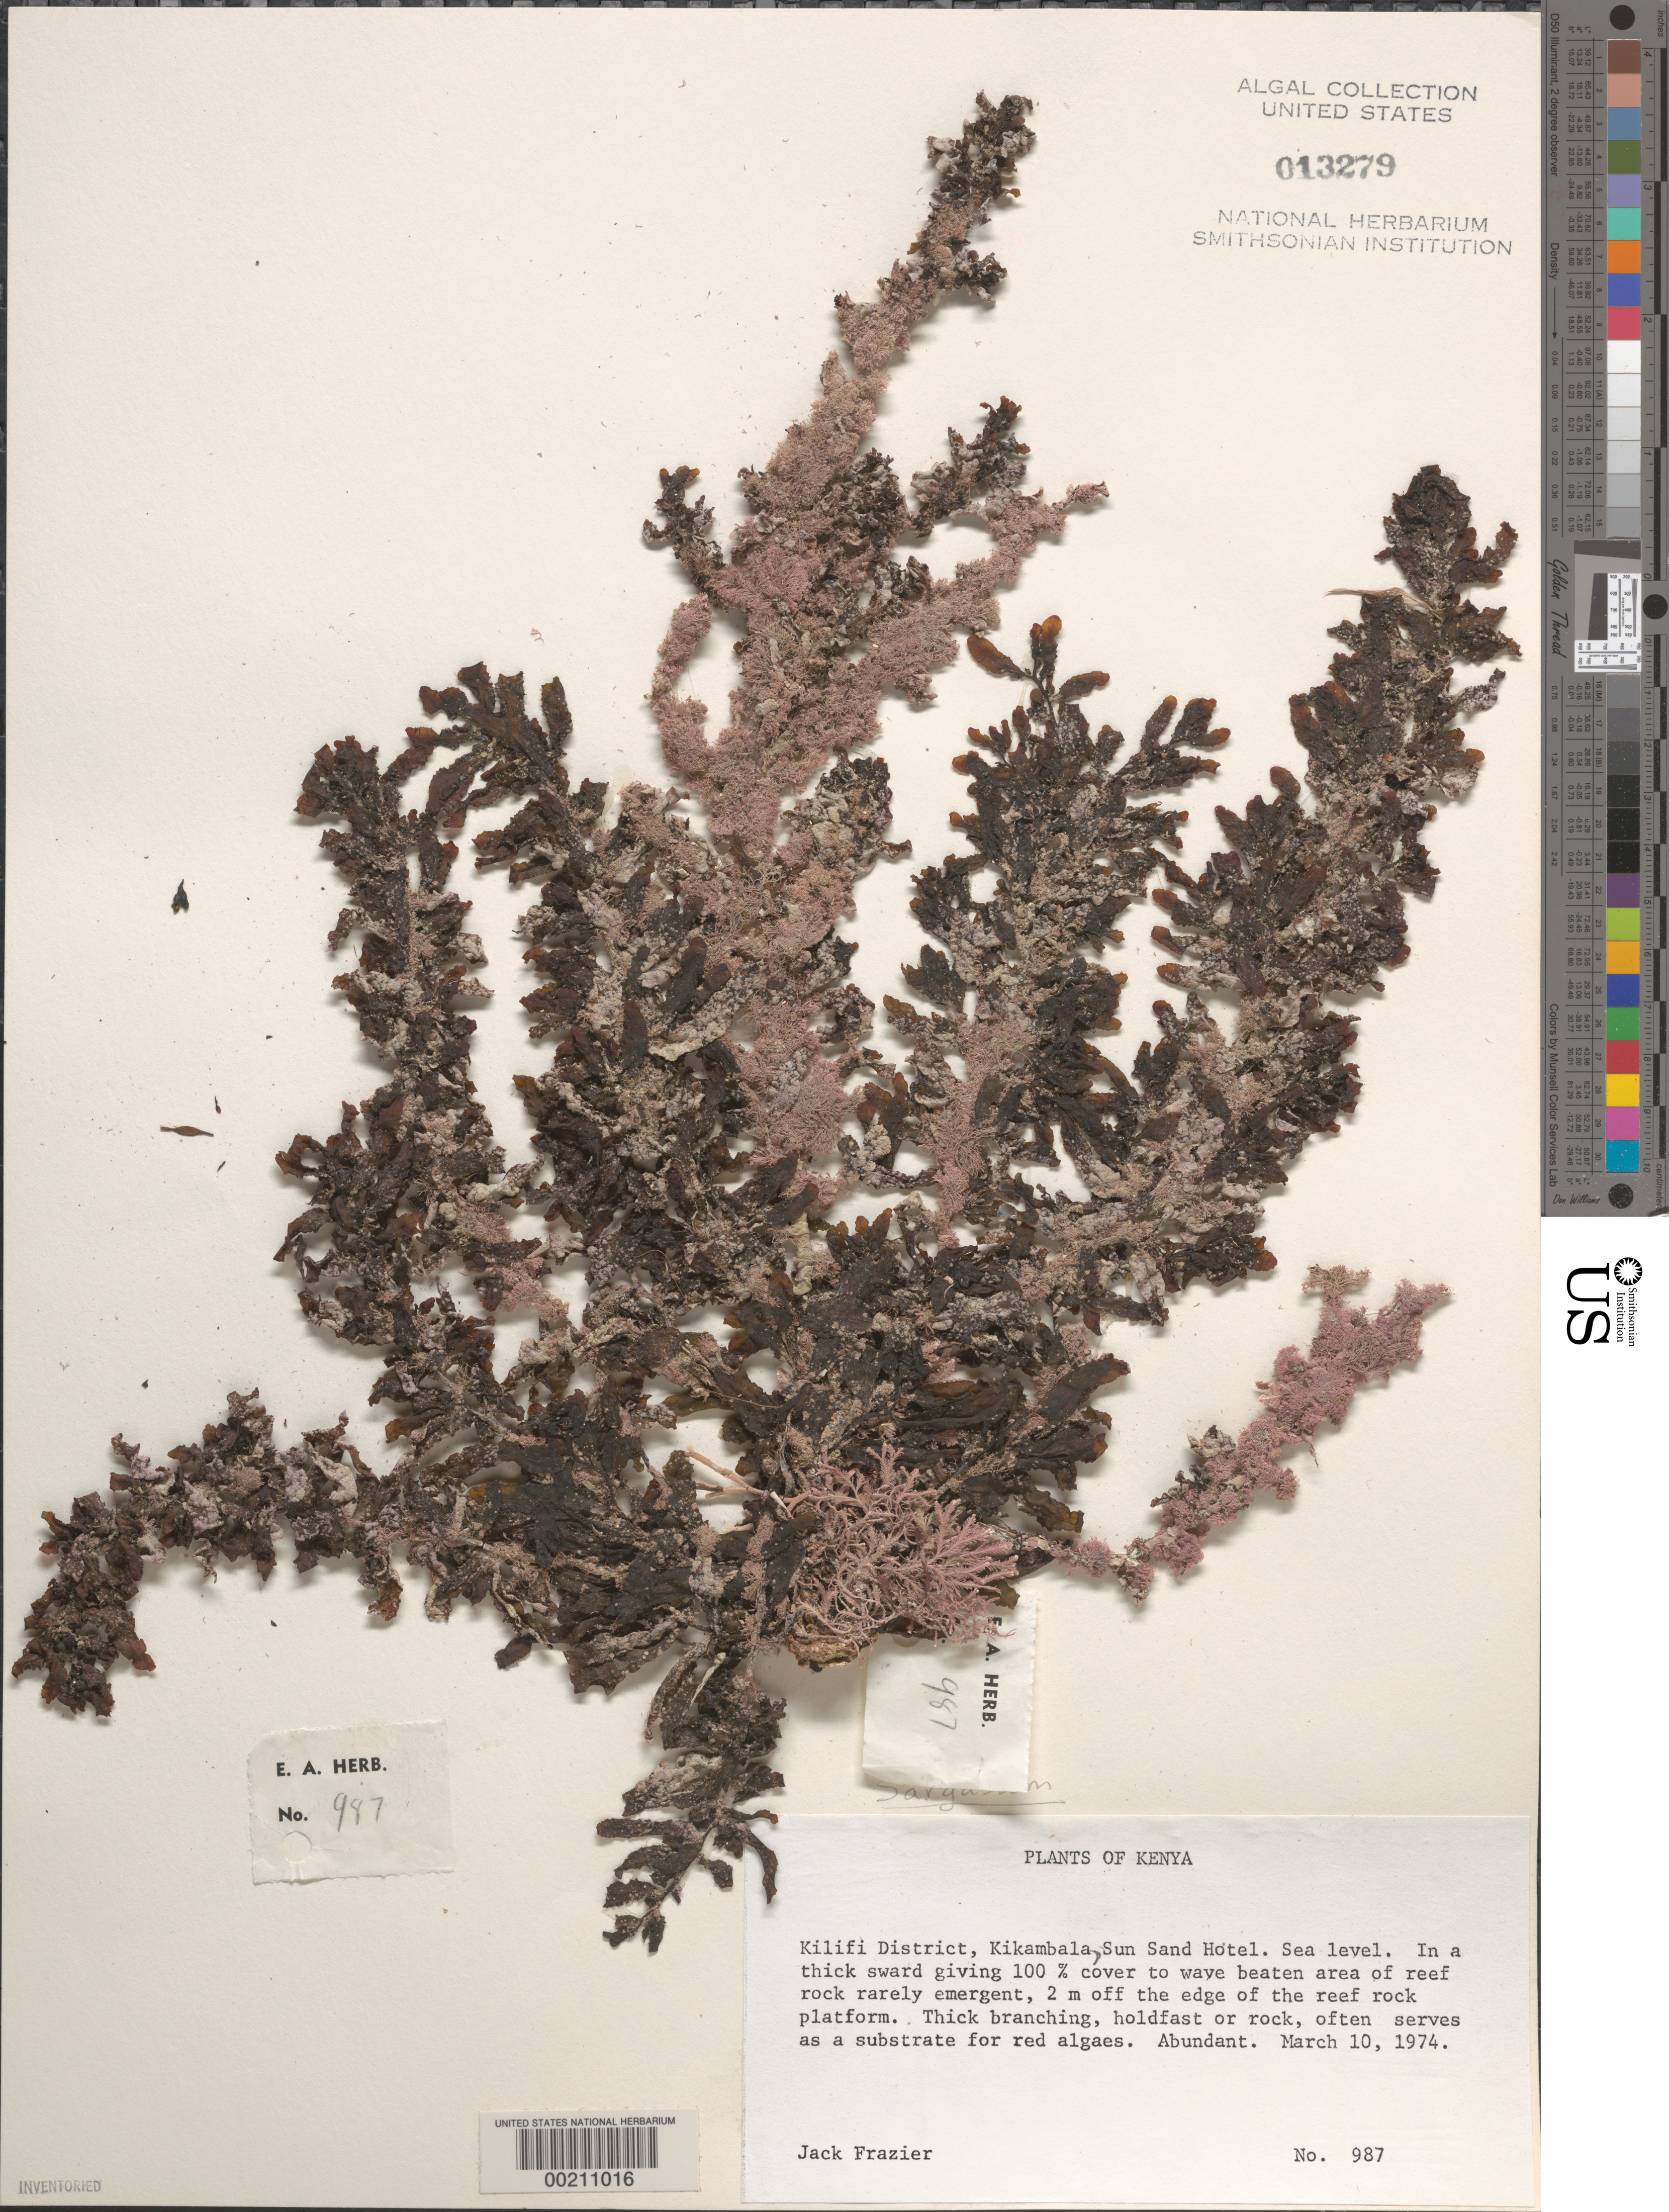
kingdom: Chromista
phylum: Ochrophyta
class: Phaeophyceae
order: Fucales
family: Sargassaceae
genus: Sargassum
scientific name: Sargassum sp.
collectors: J. Frazier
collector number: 987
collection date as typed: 10 Mar 1974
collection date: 1974-03-10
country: Kenya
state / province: Kilifi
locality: Kikambala Sun Sand Hotel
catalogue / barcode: US 13279